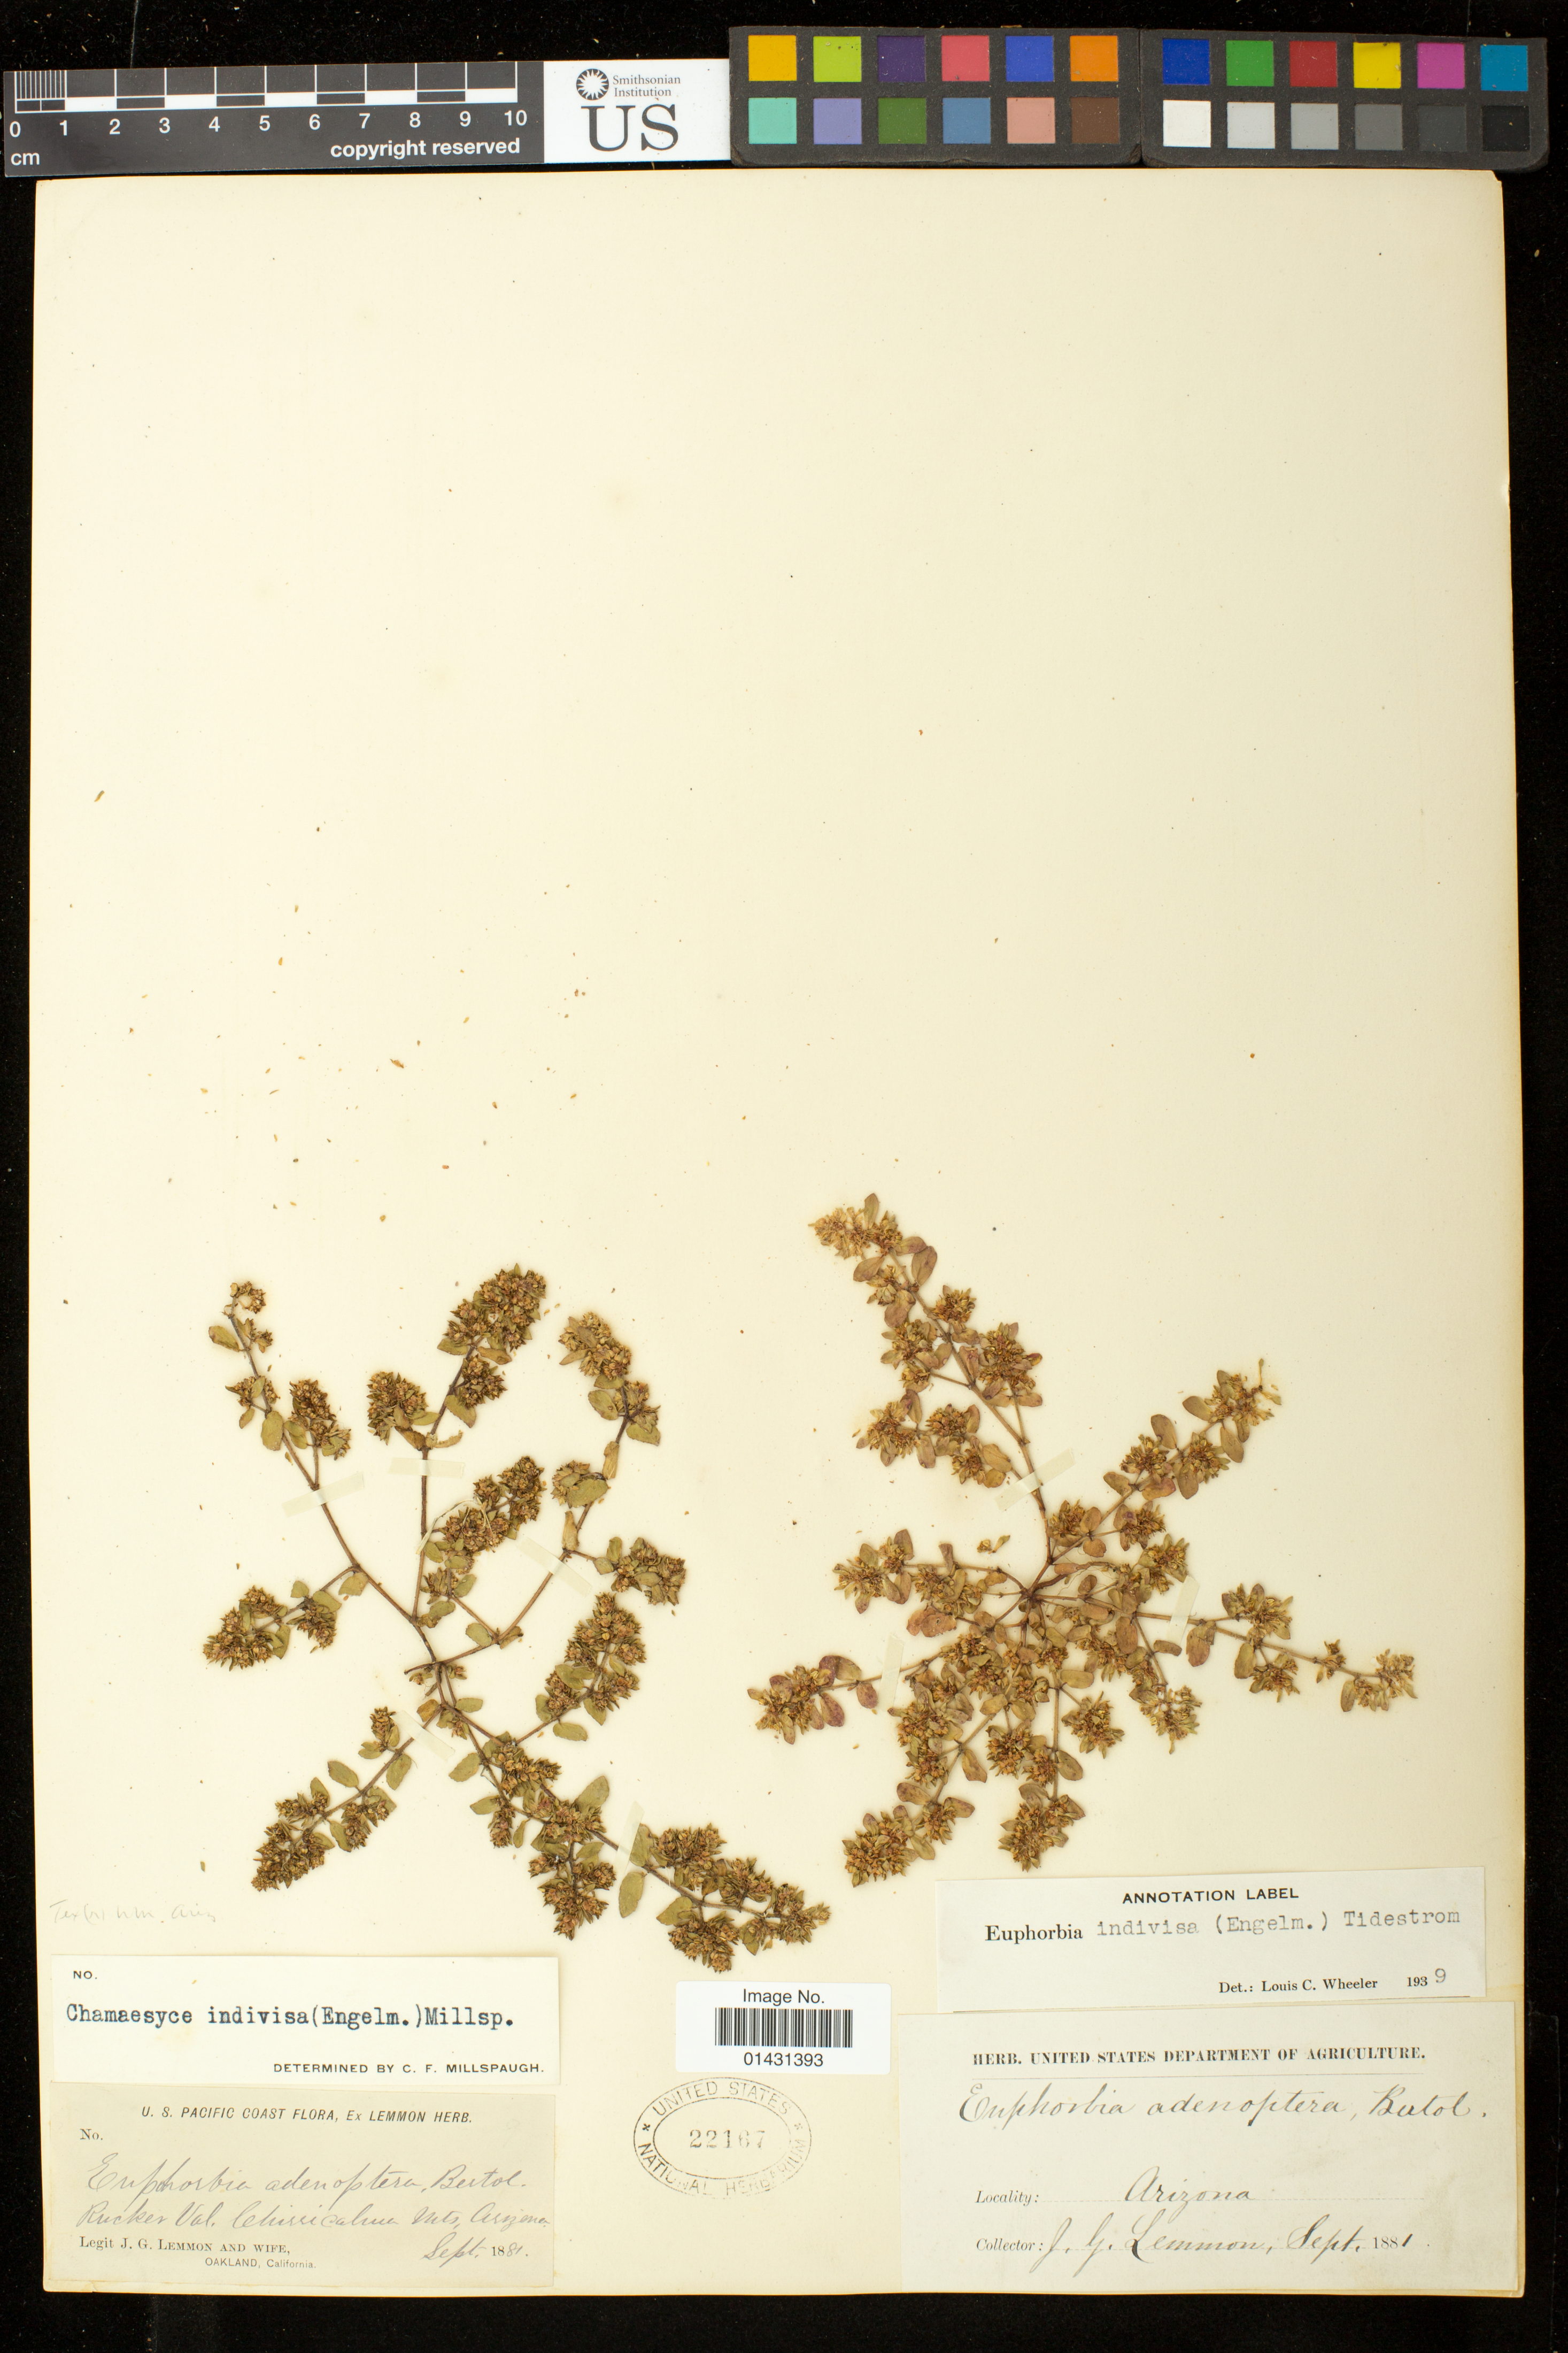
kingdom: Plantae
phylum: Tracheophyta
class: Magnoliopsida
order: Malpighiales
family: Euphorbiaceae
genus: Euphorbia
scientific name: Euphorbia indivisa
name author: (Engelm.) Tidestr.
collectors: J. G. Lemmon & Mrs. J. G. Lemmon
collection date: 1881-09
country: United States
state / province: Arizona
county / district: Cochise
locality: Rucker Val. Chirricahua Mts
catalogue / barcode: US 22167